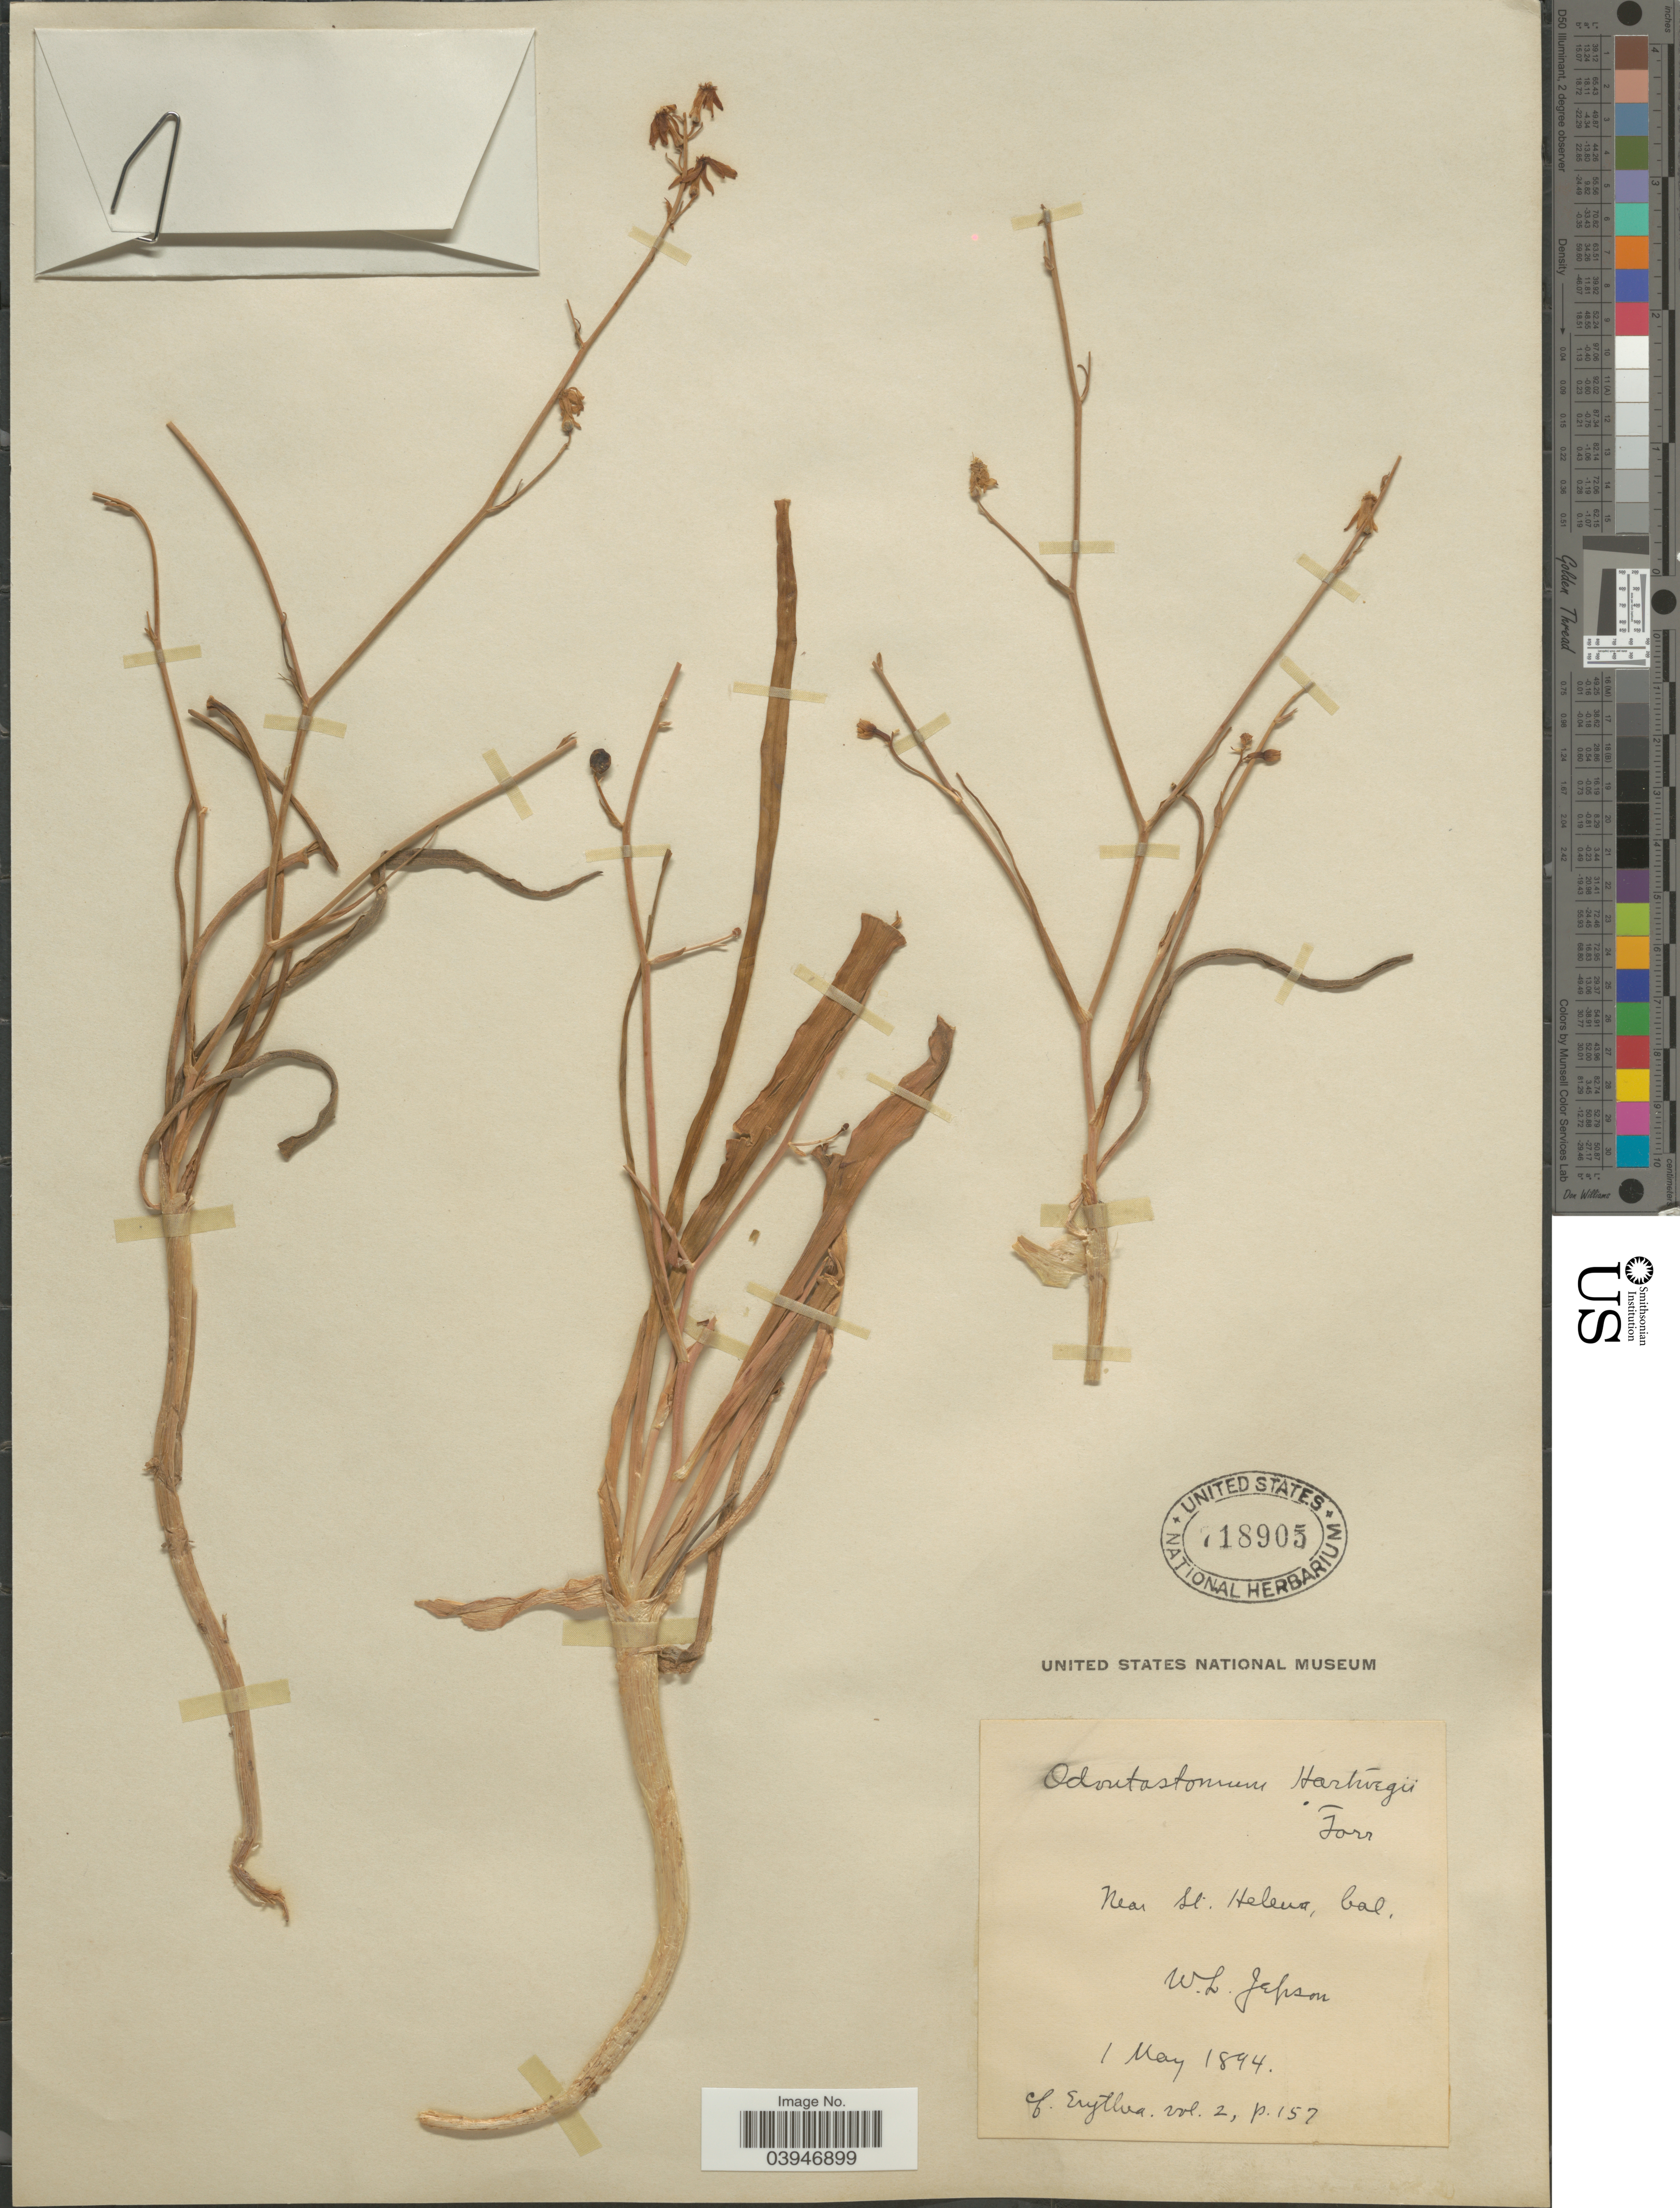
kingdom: Plantae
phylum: Tracheophyta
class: Liliopsida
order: Asparagales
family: Tecophilaeaceae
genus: Odontostomum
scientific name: Odontostomum hartwegii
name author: Torr.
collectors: W. L. Jepson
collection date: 1894-05-01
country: United States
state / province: California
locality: Near St. Helena.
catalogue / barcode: US 718905